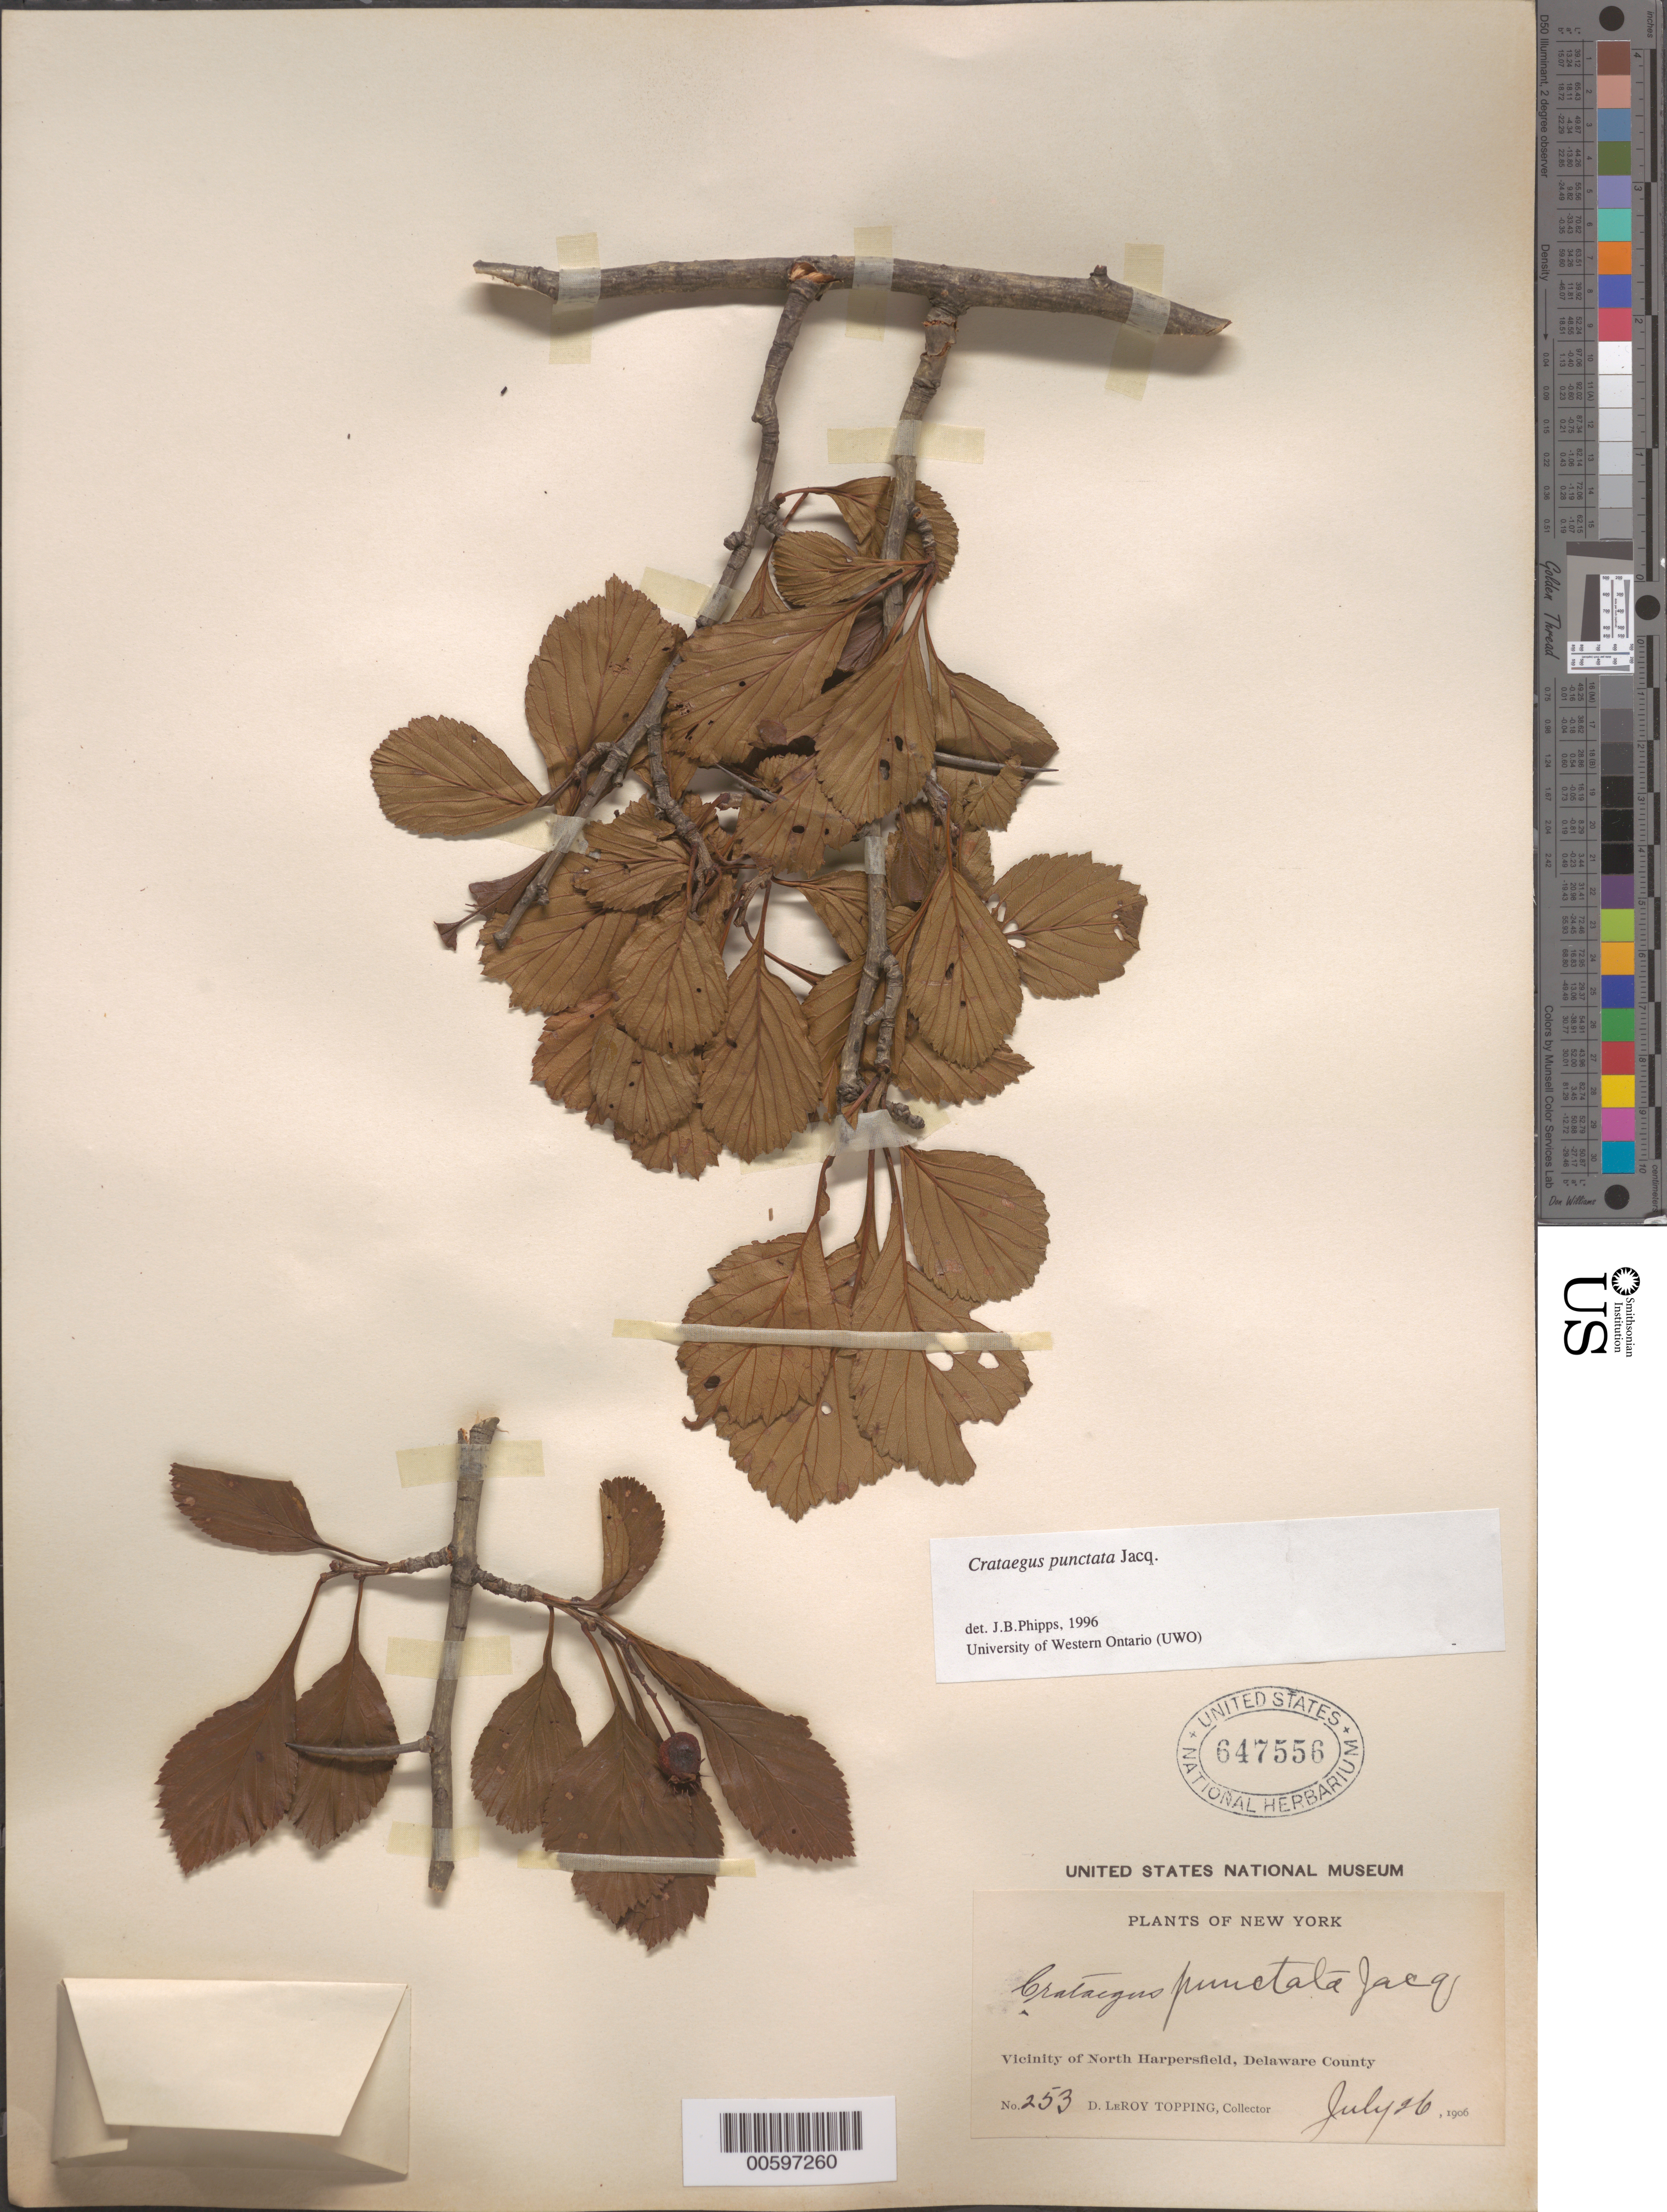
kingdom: Plantae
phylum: Tracheophyta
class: Magnoliopsida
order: Rosales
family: Rosaceae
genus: Crataegus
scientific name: Crataegus punctata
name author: Jacq.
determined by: Phipps, James B., (UWO), University of Western Ontario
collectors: D. L. Topping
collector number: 253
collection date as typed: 26 Jul 1906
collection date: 1906-07-26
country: United States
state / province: New York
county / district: Delaware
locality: Vicinity of North Harpersfield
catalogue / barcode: US 647556